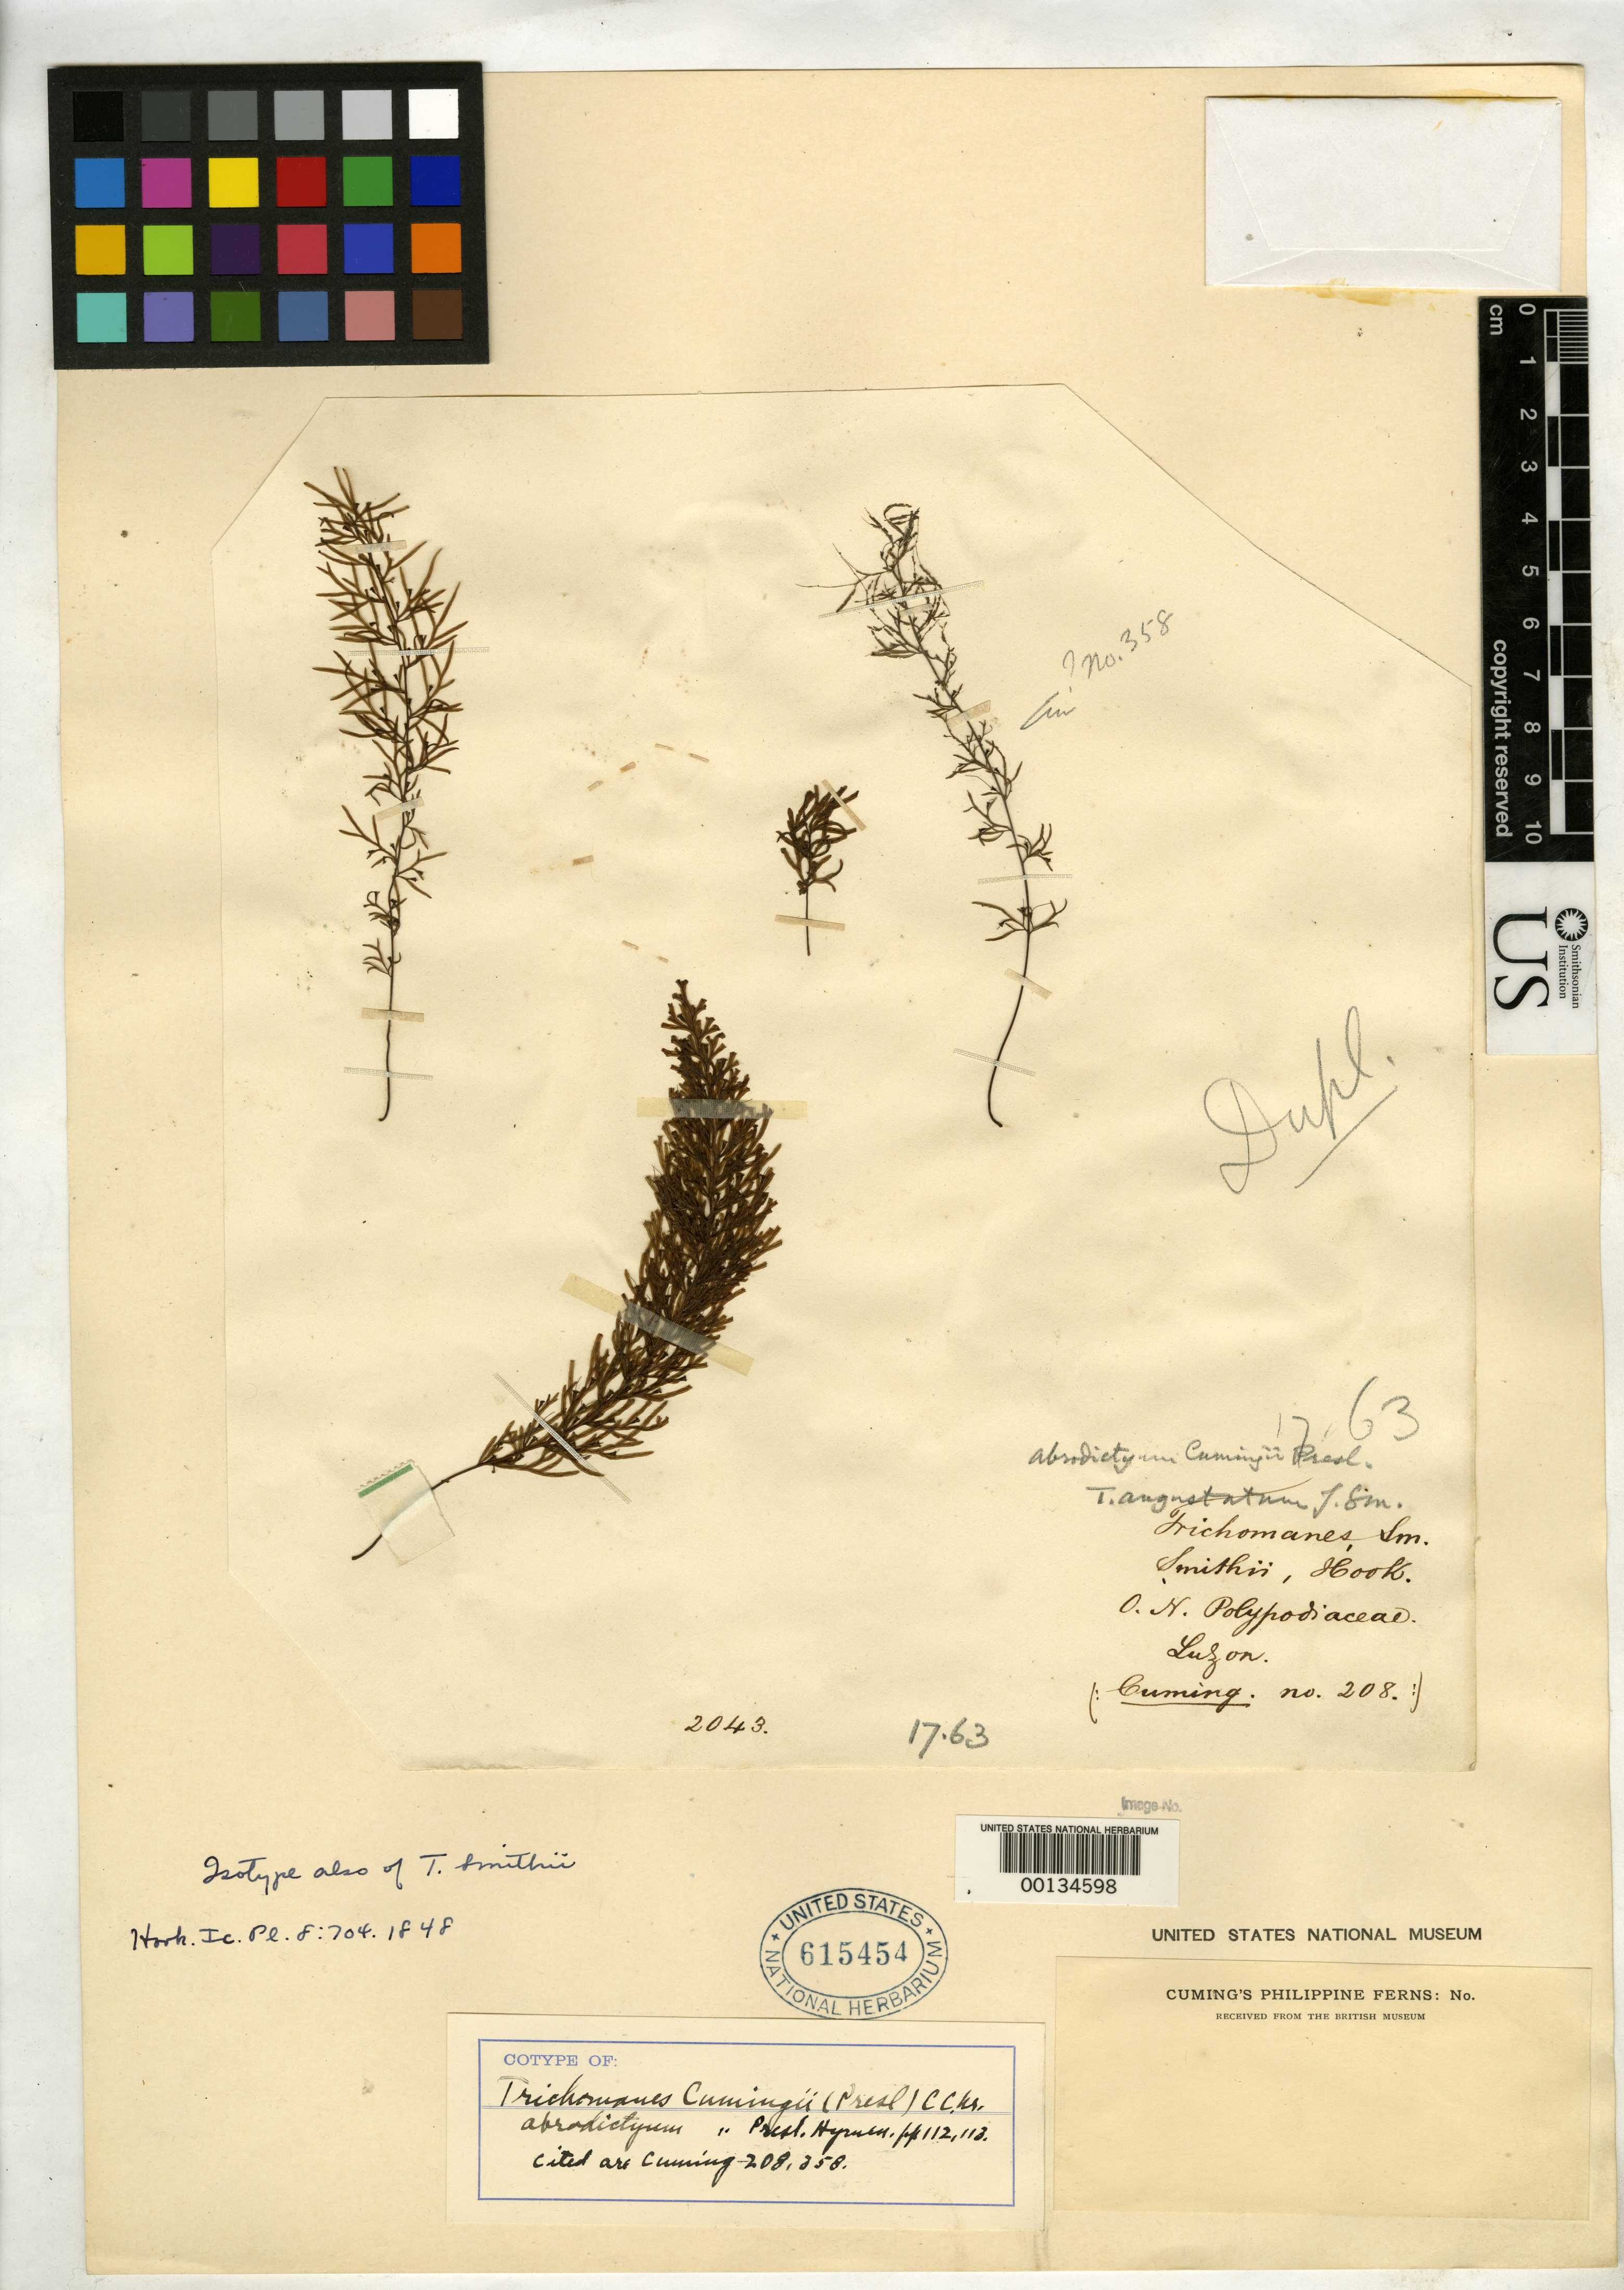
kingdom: Plantae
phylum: Tracheophyta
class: Polypodiopsida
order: Hymenophyllales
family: Hymenophyllaceae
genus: Abrodictyum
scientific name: Abrodictyum cumingii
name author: C. Presl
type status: Type Collection; Isosyntype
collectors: H. Cuming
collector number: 208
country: Philippines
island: Luzon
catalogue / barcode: US 615454